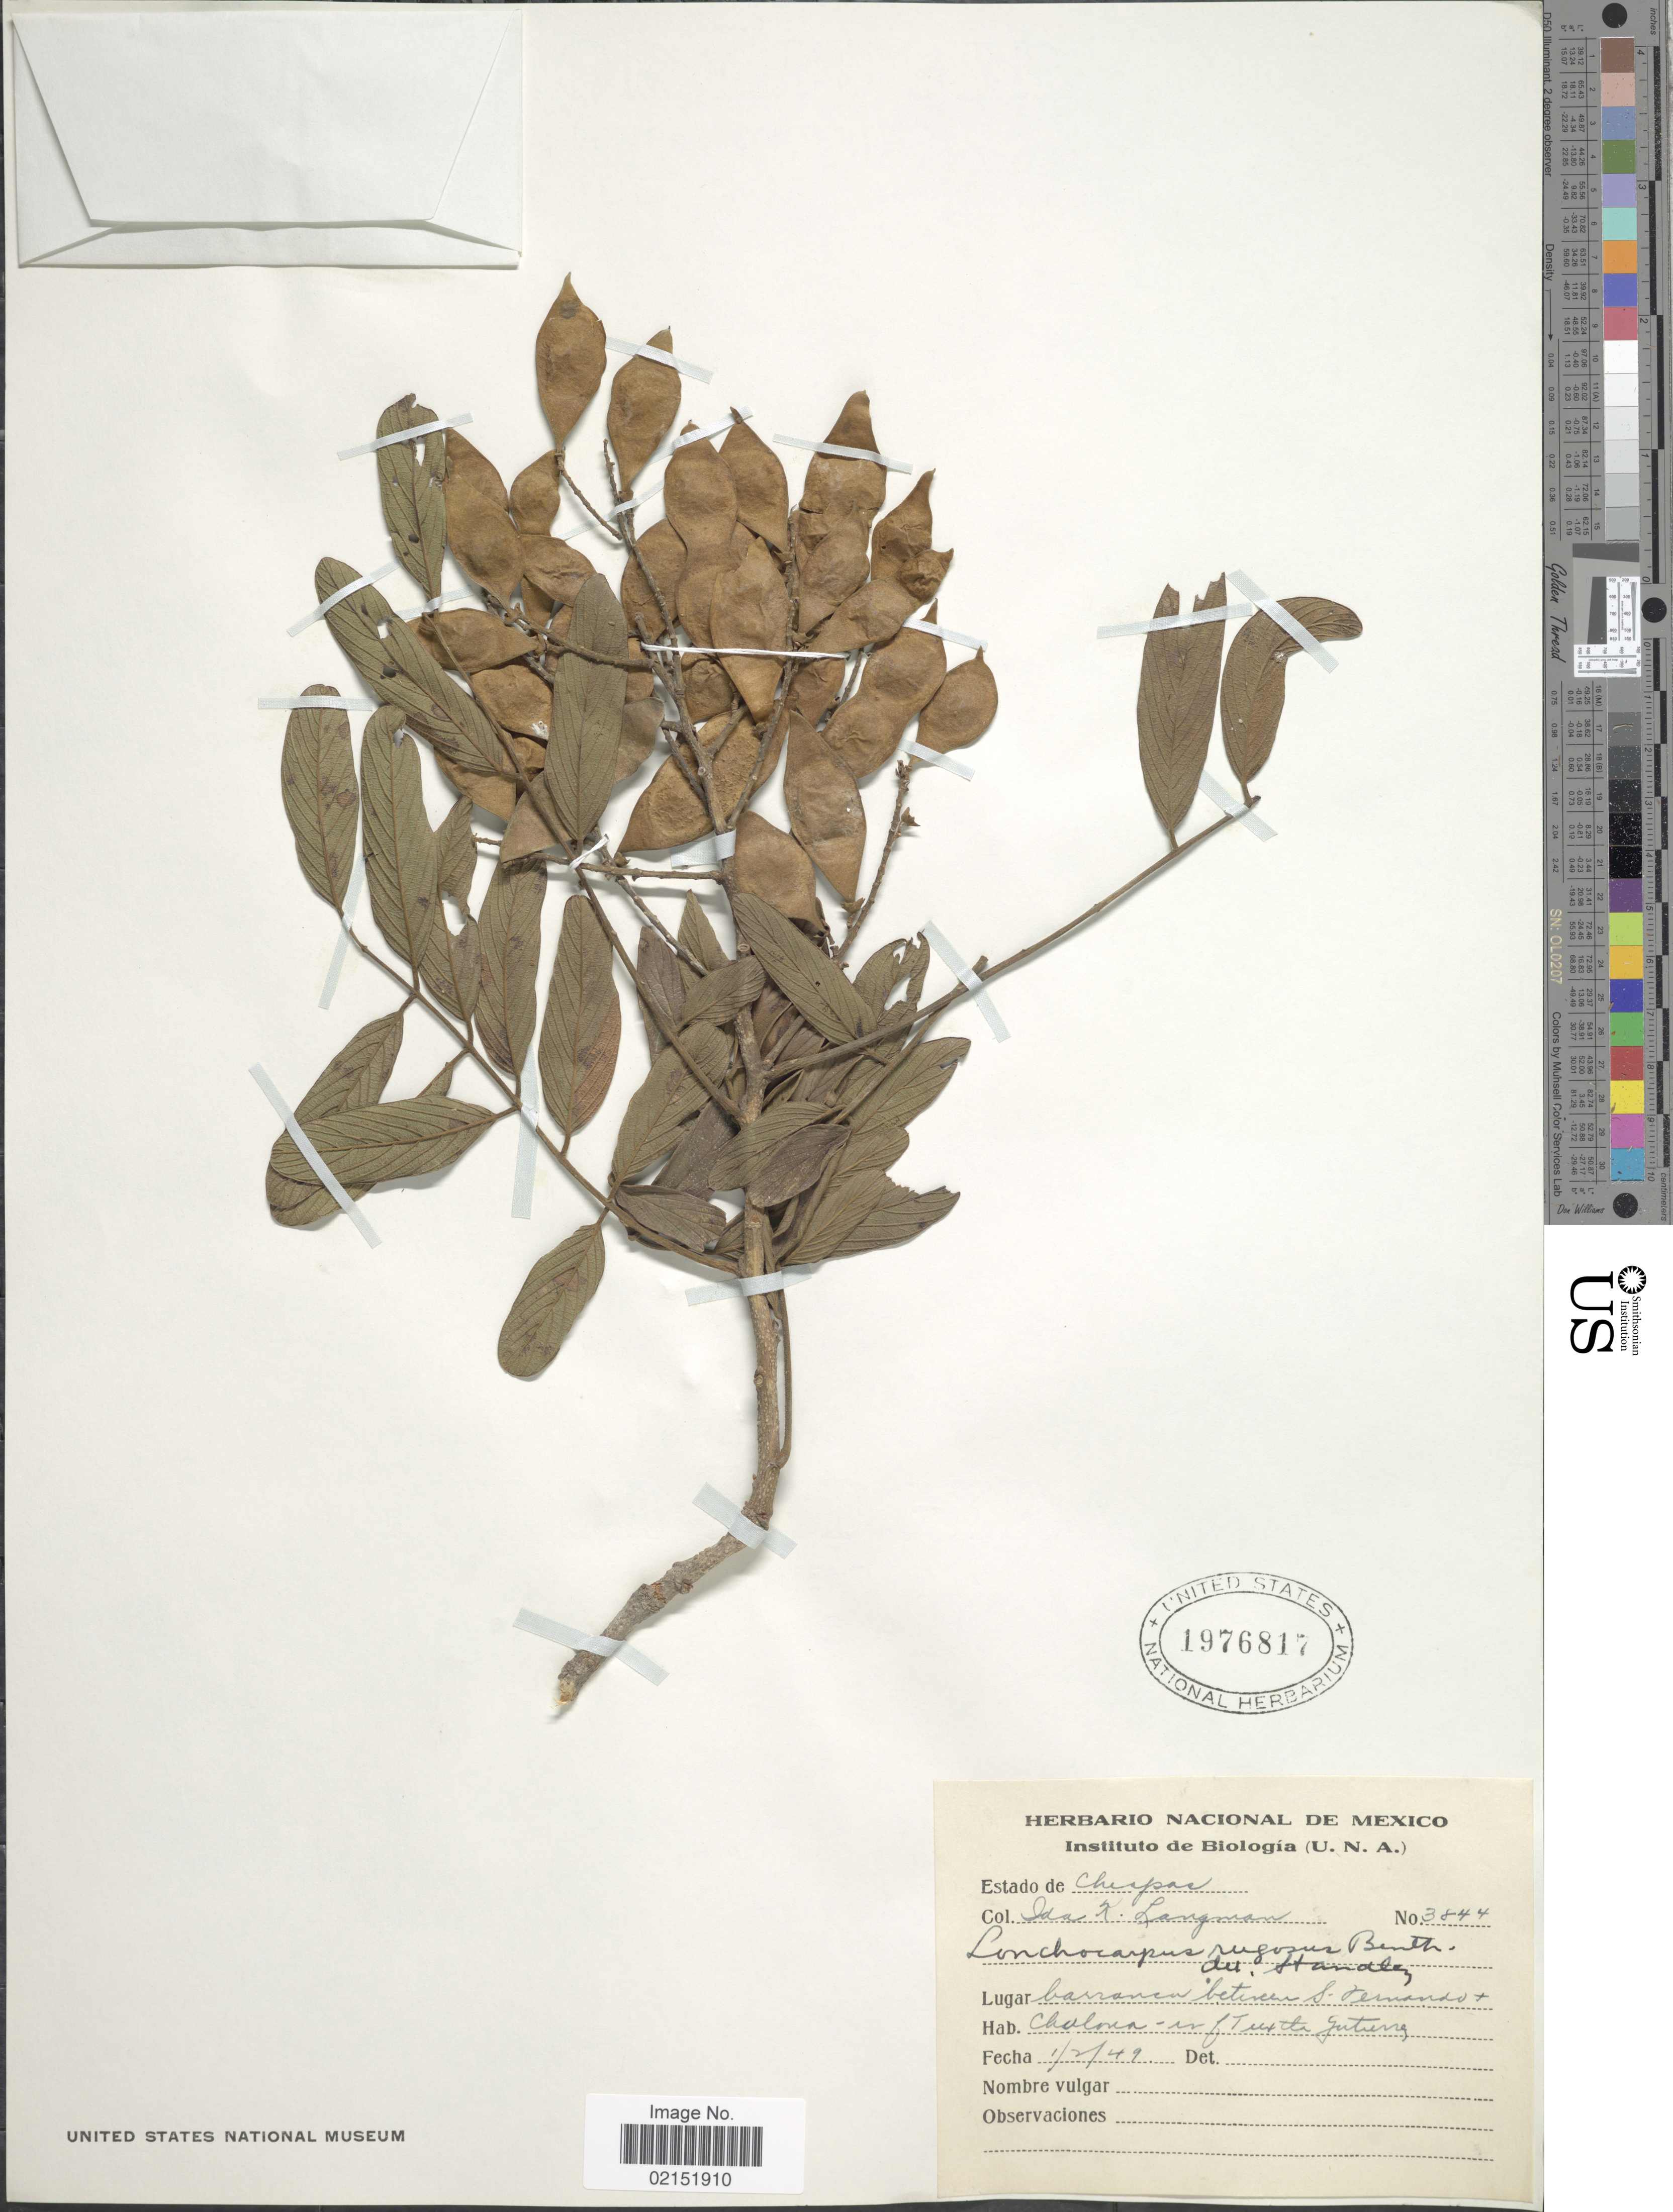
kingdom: Plantae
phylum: Tracheophyta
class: Magnoliopsida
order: Fabales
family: Fabaceae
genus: Lonchocarpus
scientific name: Lonchocarpus rugosus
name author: Benth.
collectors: I. K. Langman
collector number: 3844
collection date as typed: Transcribed d/m/y: 2/1/49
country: Mexico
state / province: Chiapas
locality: Barranca between S. Fernando + Chalona - w. of Tuxtla Gutiérrez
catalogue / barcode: US 1976817